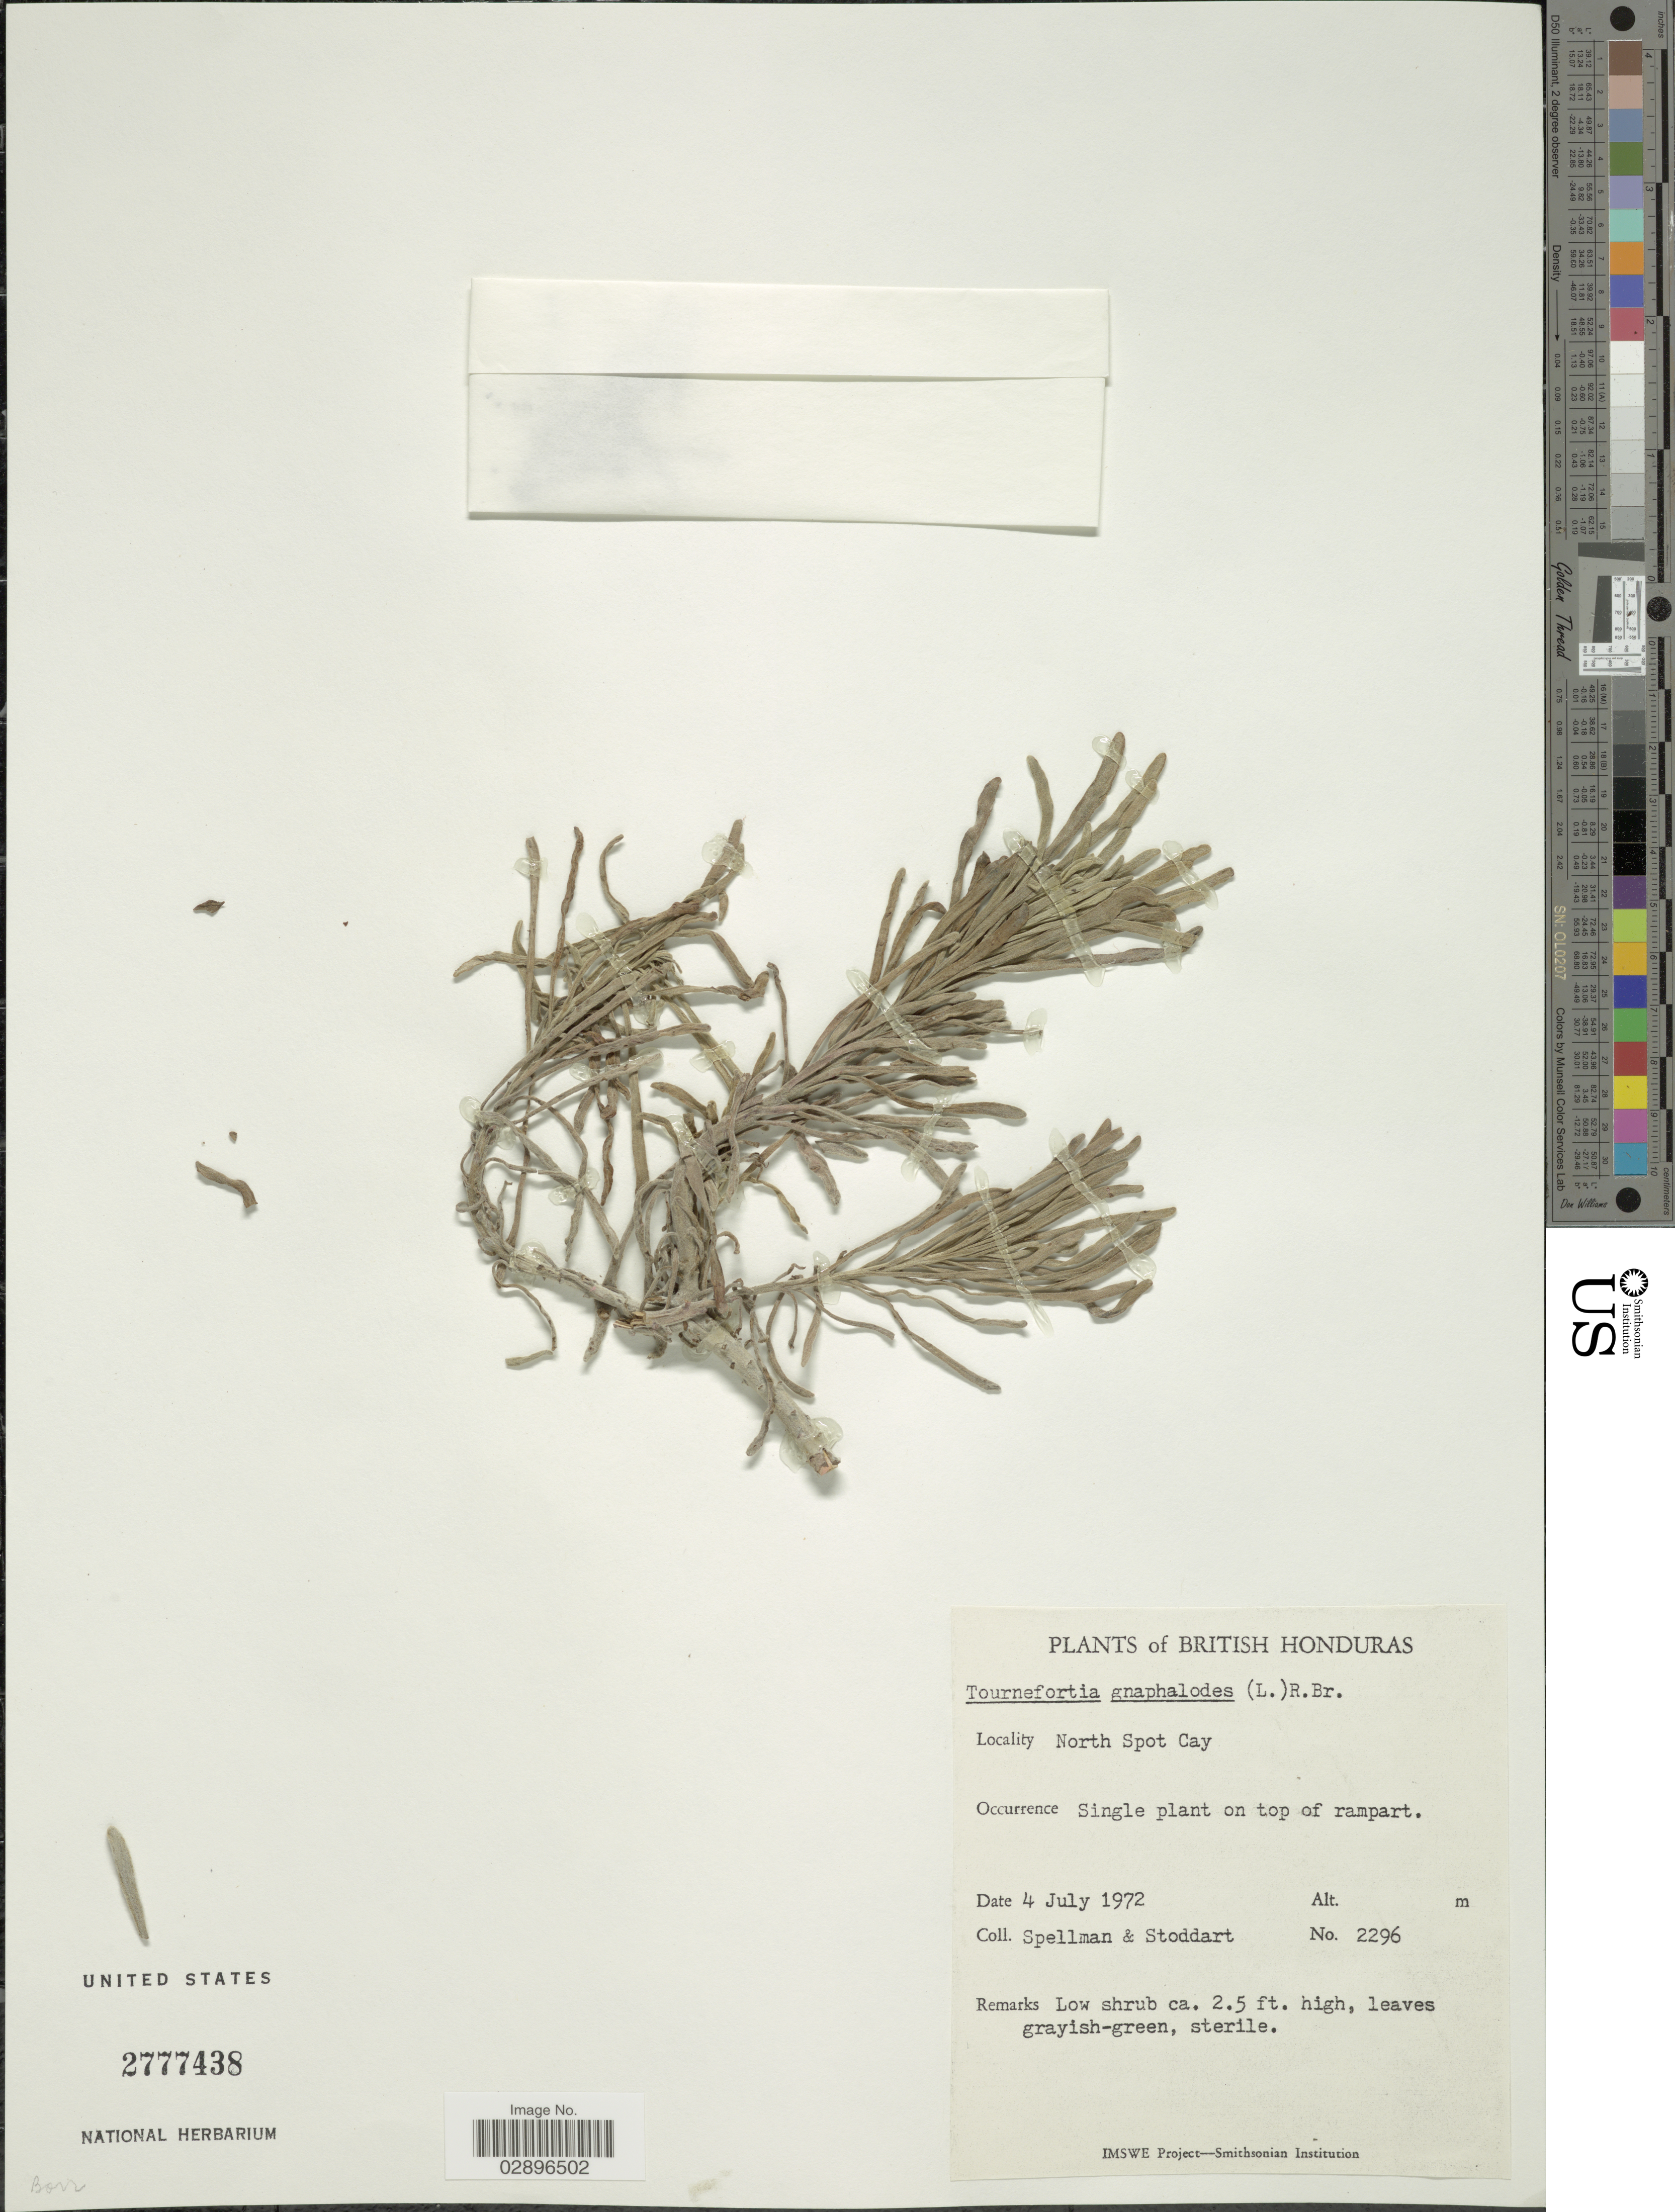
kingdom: Plantae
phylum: Tracheophyta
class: Magnoliopsida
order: Boraginales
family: Heliotropiaceae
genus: Tournefortia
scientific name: Tournefortia gnaphalodes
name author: (L.) R. Br.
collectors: Spellman, -- & -. Stoddart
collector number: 2296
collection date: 1972-07-04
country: Belize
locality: British Honduras. North Spot Cay.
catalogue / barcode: US 2777438